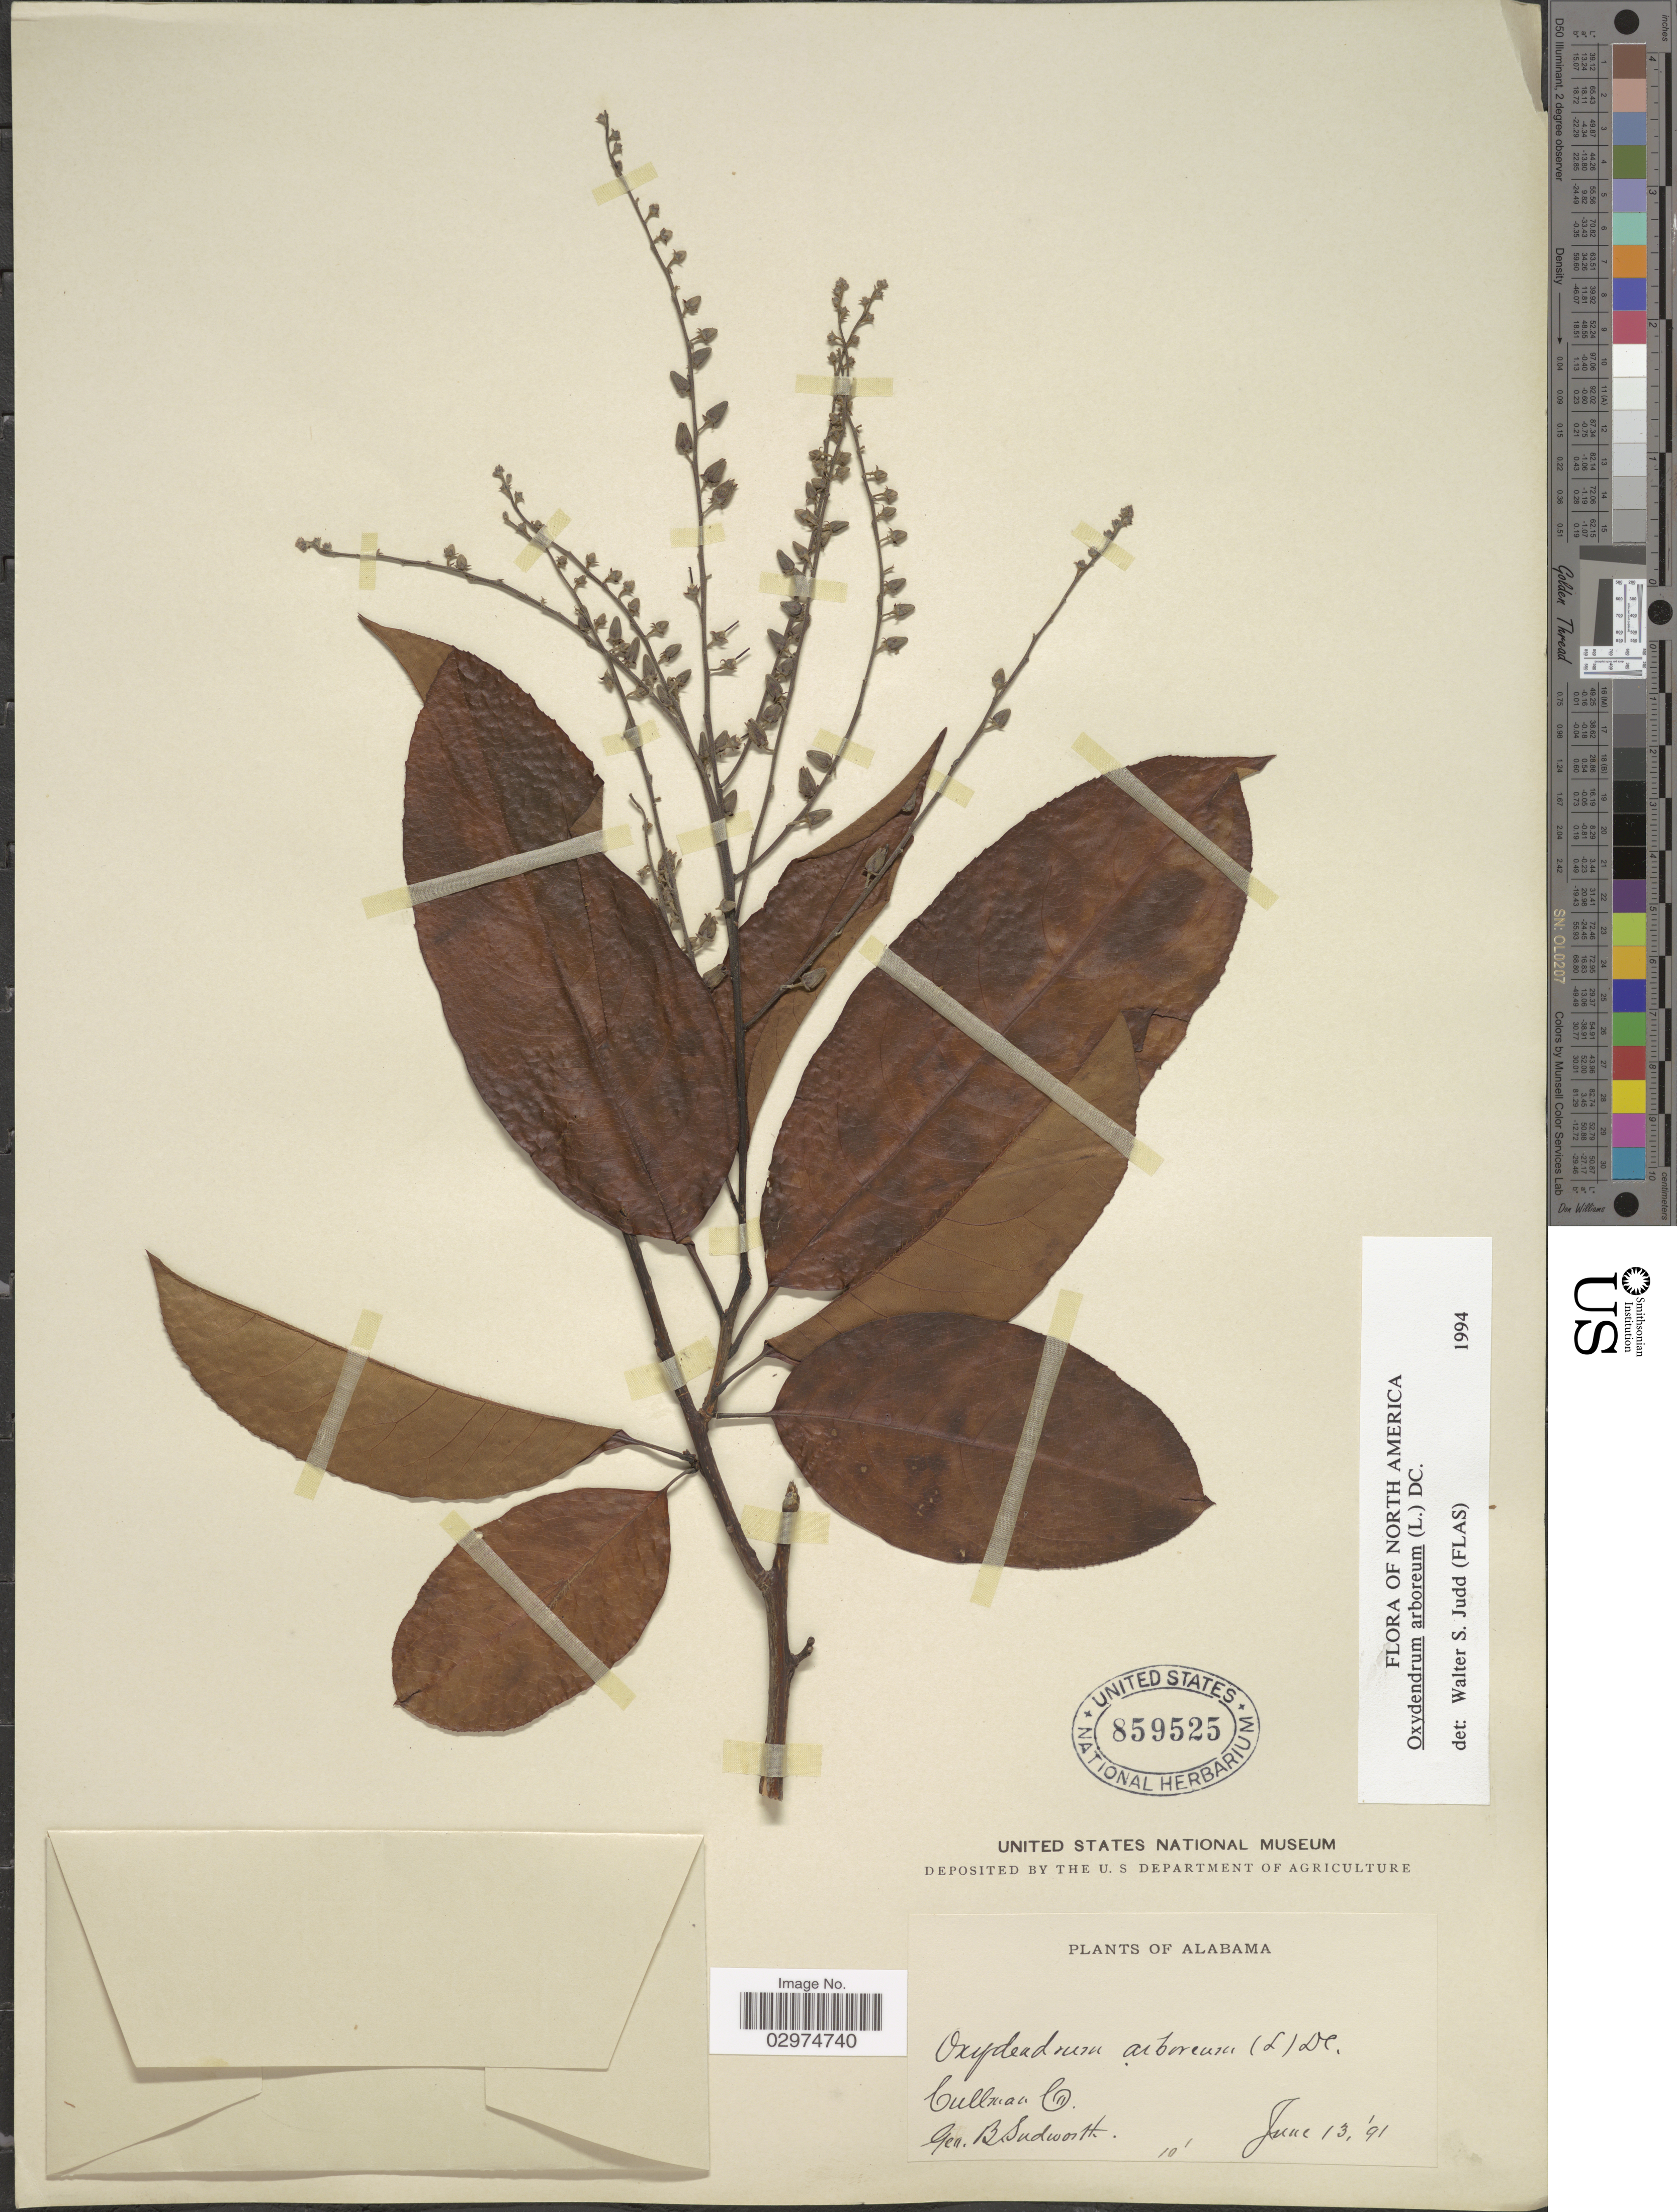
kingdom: Plantae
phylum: Tracheophyta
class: Magnoliopsida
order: Ericales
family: Ericaceae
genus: Oxydendrum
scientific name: Oxydendrum arboreum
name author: (L.) DC.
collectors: G. B. Sudworth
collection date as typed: Transcribed d/m/y: 13/6/91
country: United States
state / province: Alabama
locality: Cullman Co.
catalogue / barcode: US 859525